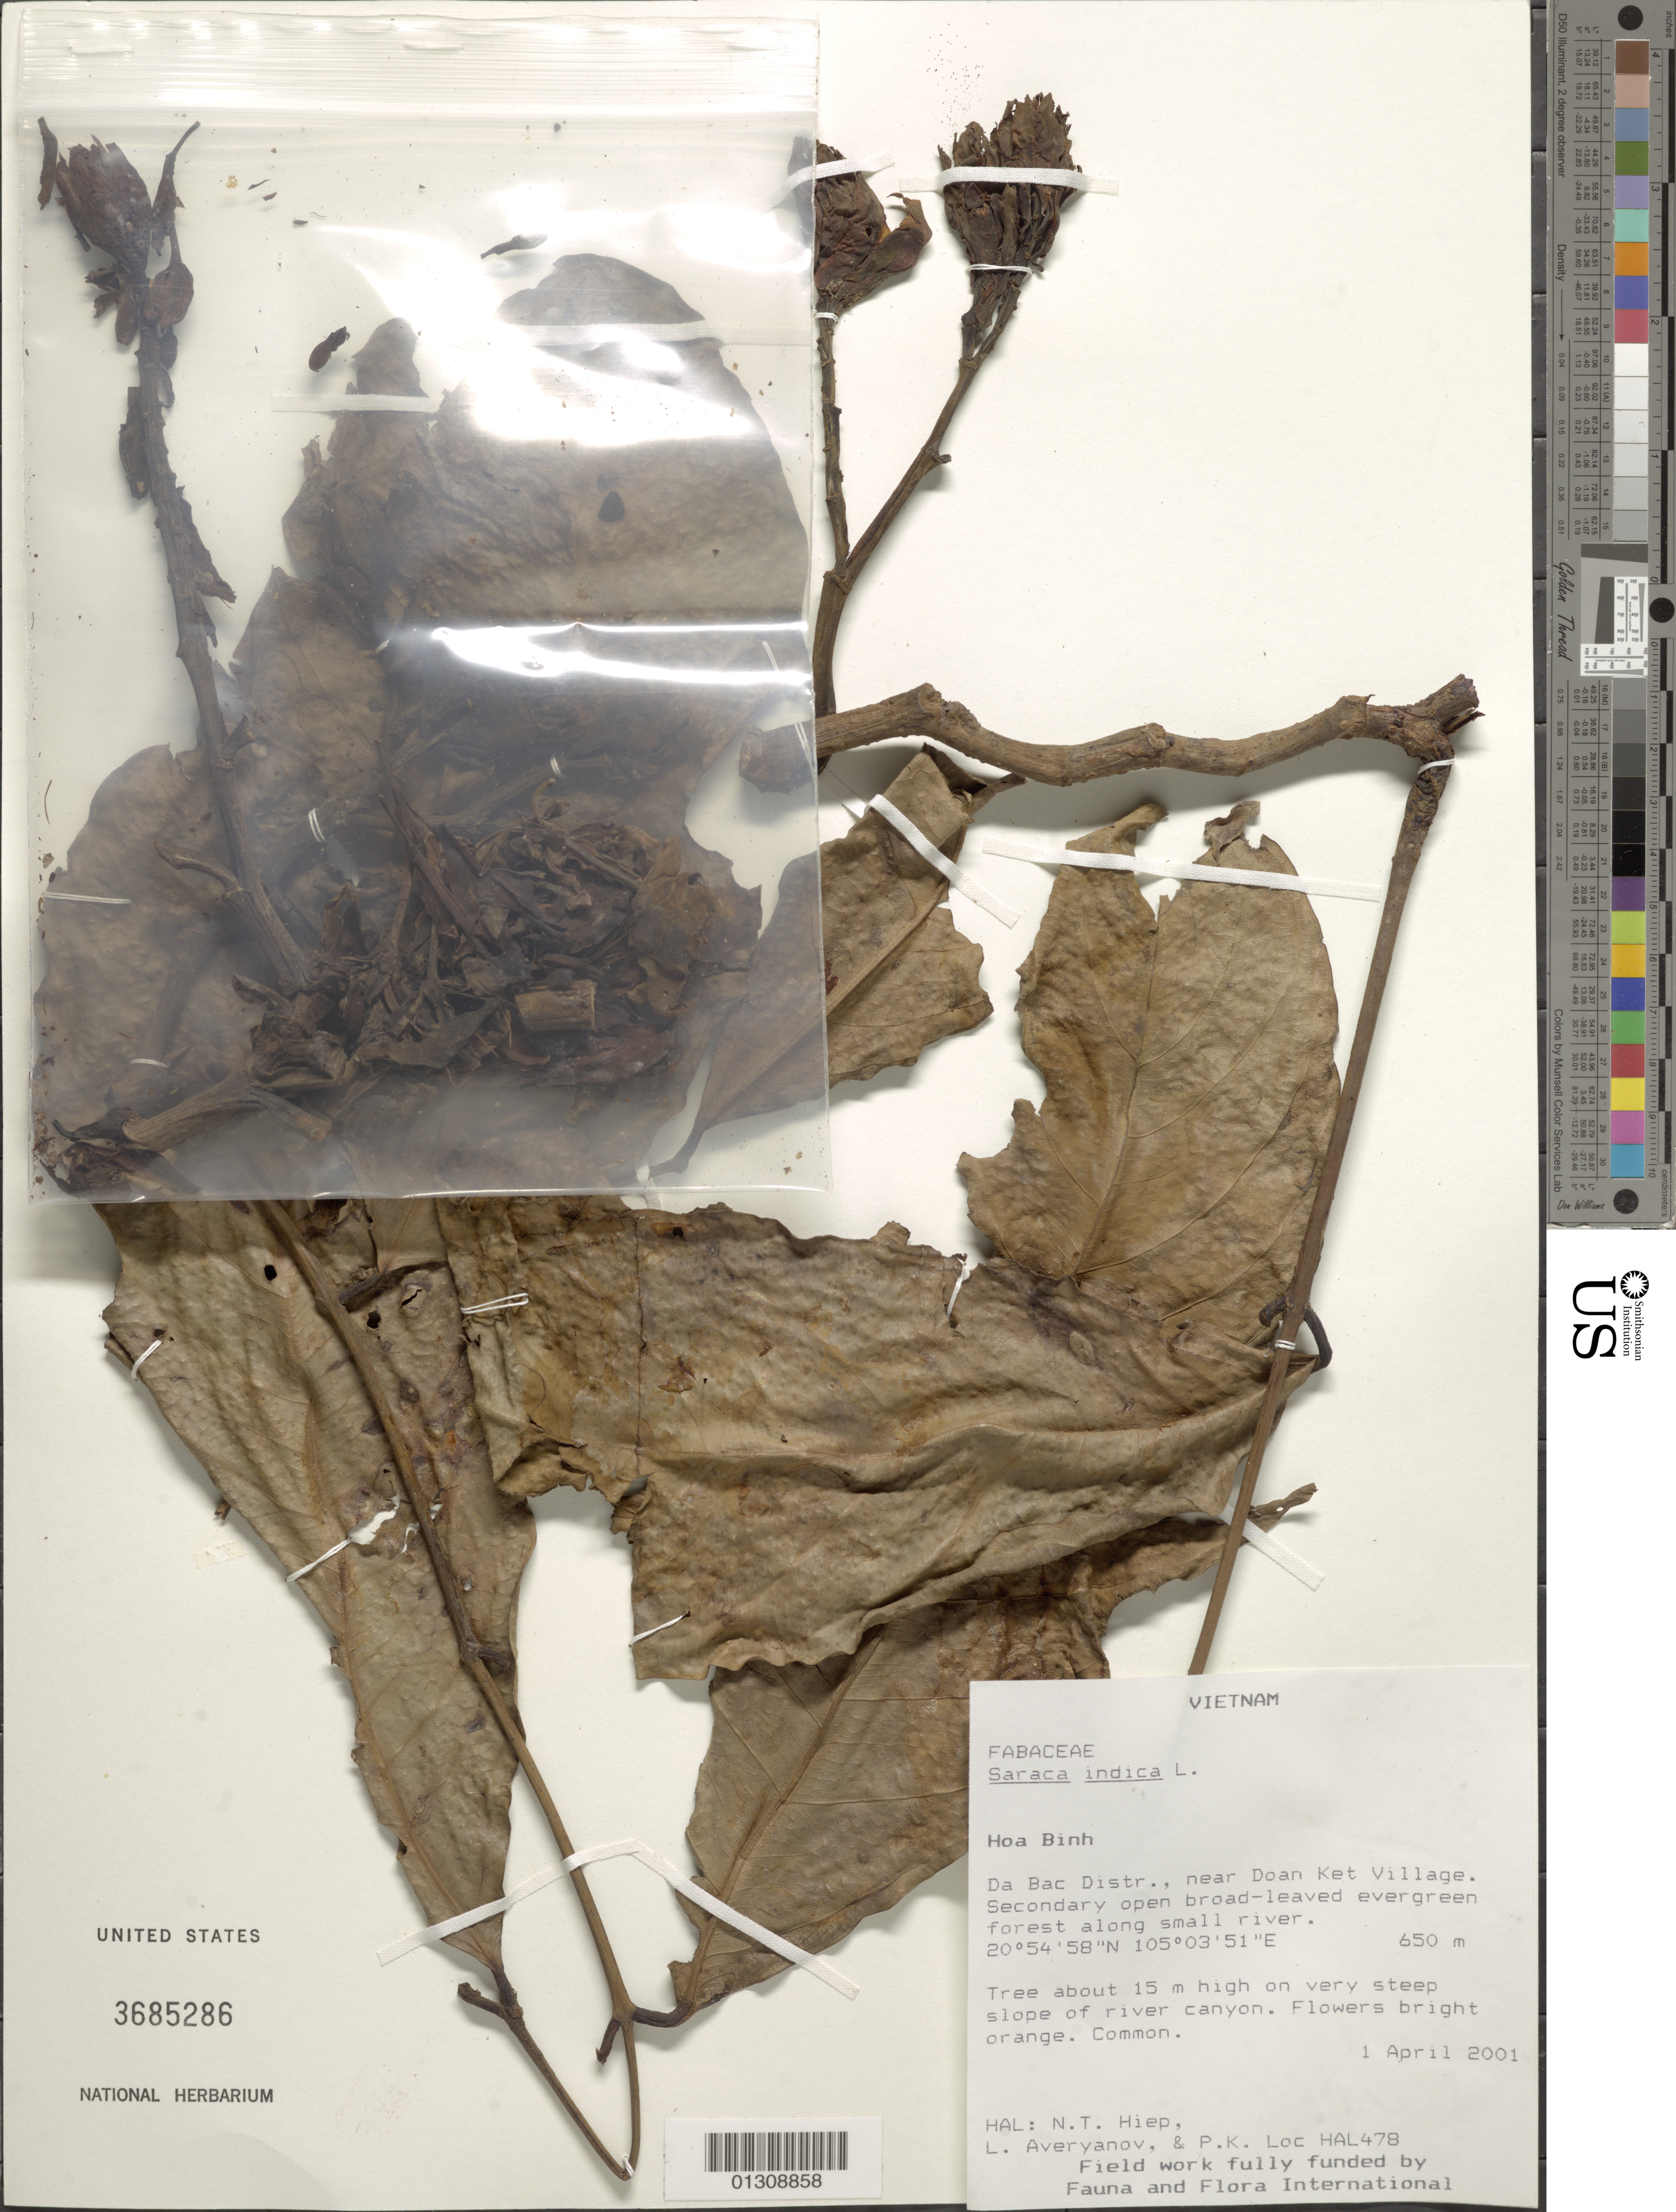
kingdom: Plantae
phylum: Tracheophyta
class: Magnoliopsida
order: Fabales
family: Fabaceae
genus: Saraca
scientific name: Saraca indica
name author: L.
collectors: N. T. Hiep, L. Averyanov & P. K. Lôc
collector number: HAL478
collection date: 2001-04-01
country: Vietnam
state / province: Hoa Binh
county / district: Da Bac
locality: Near Doan Ket Village.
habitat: Tree about 15 m high on very steep slope of river canyon. Flowers bright orange. Common.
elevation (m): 650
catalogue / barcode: US 3685286